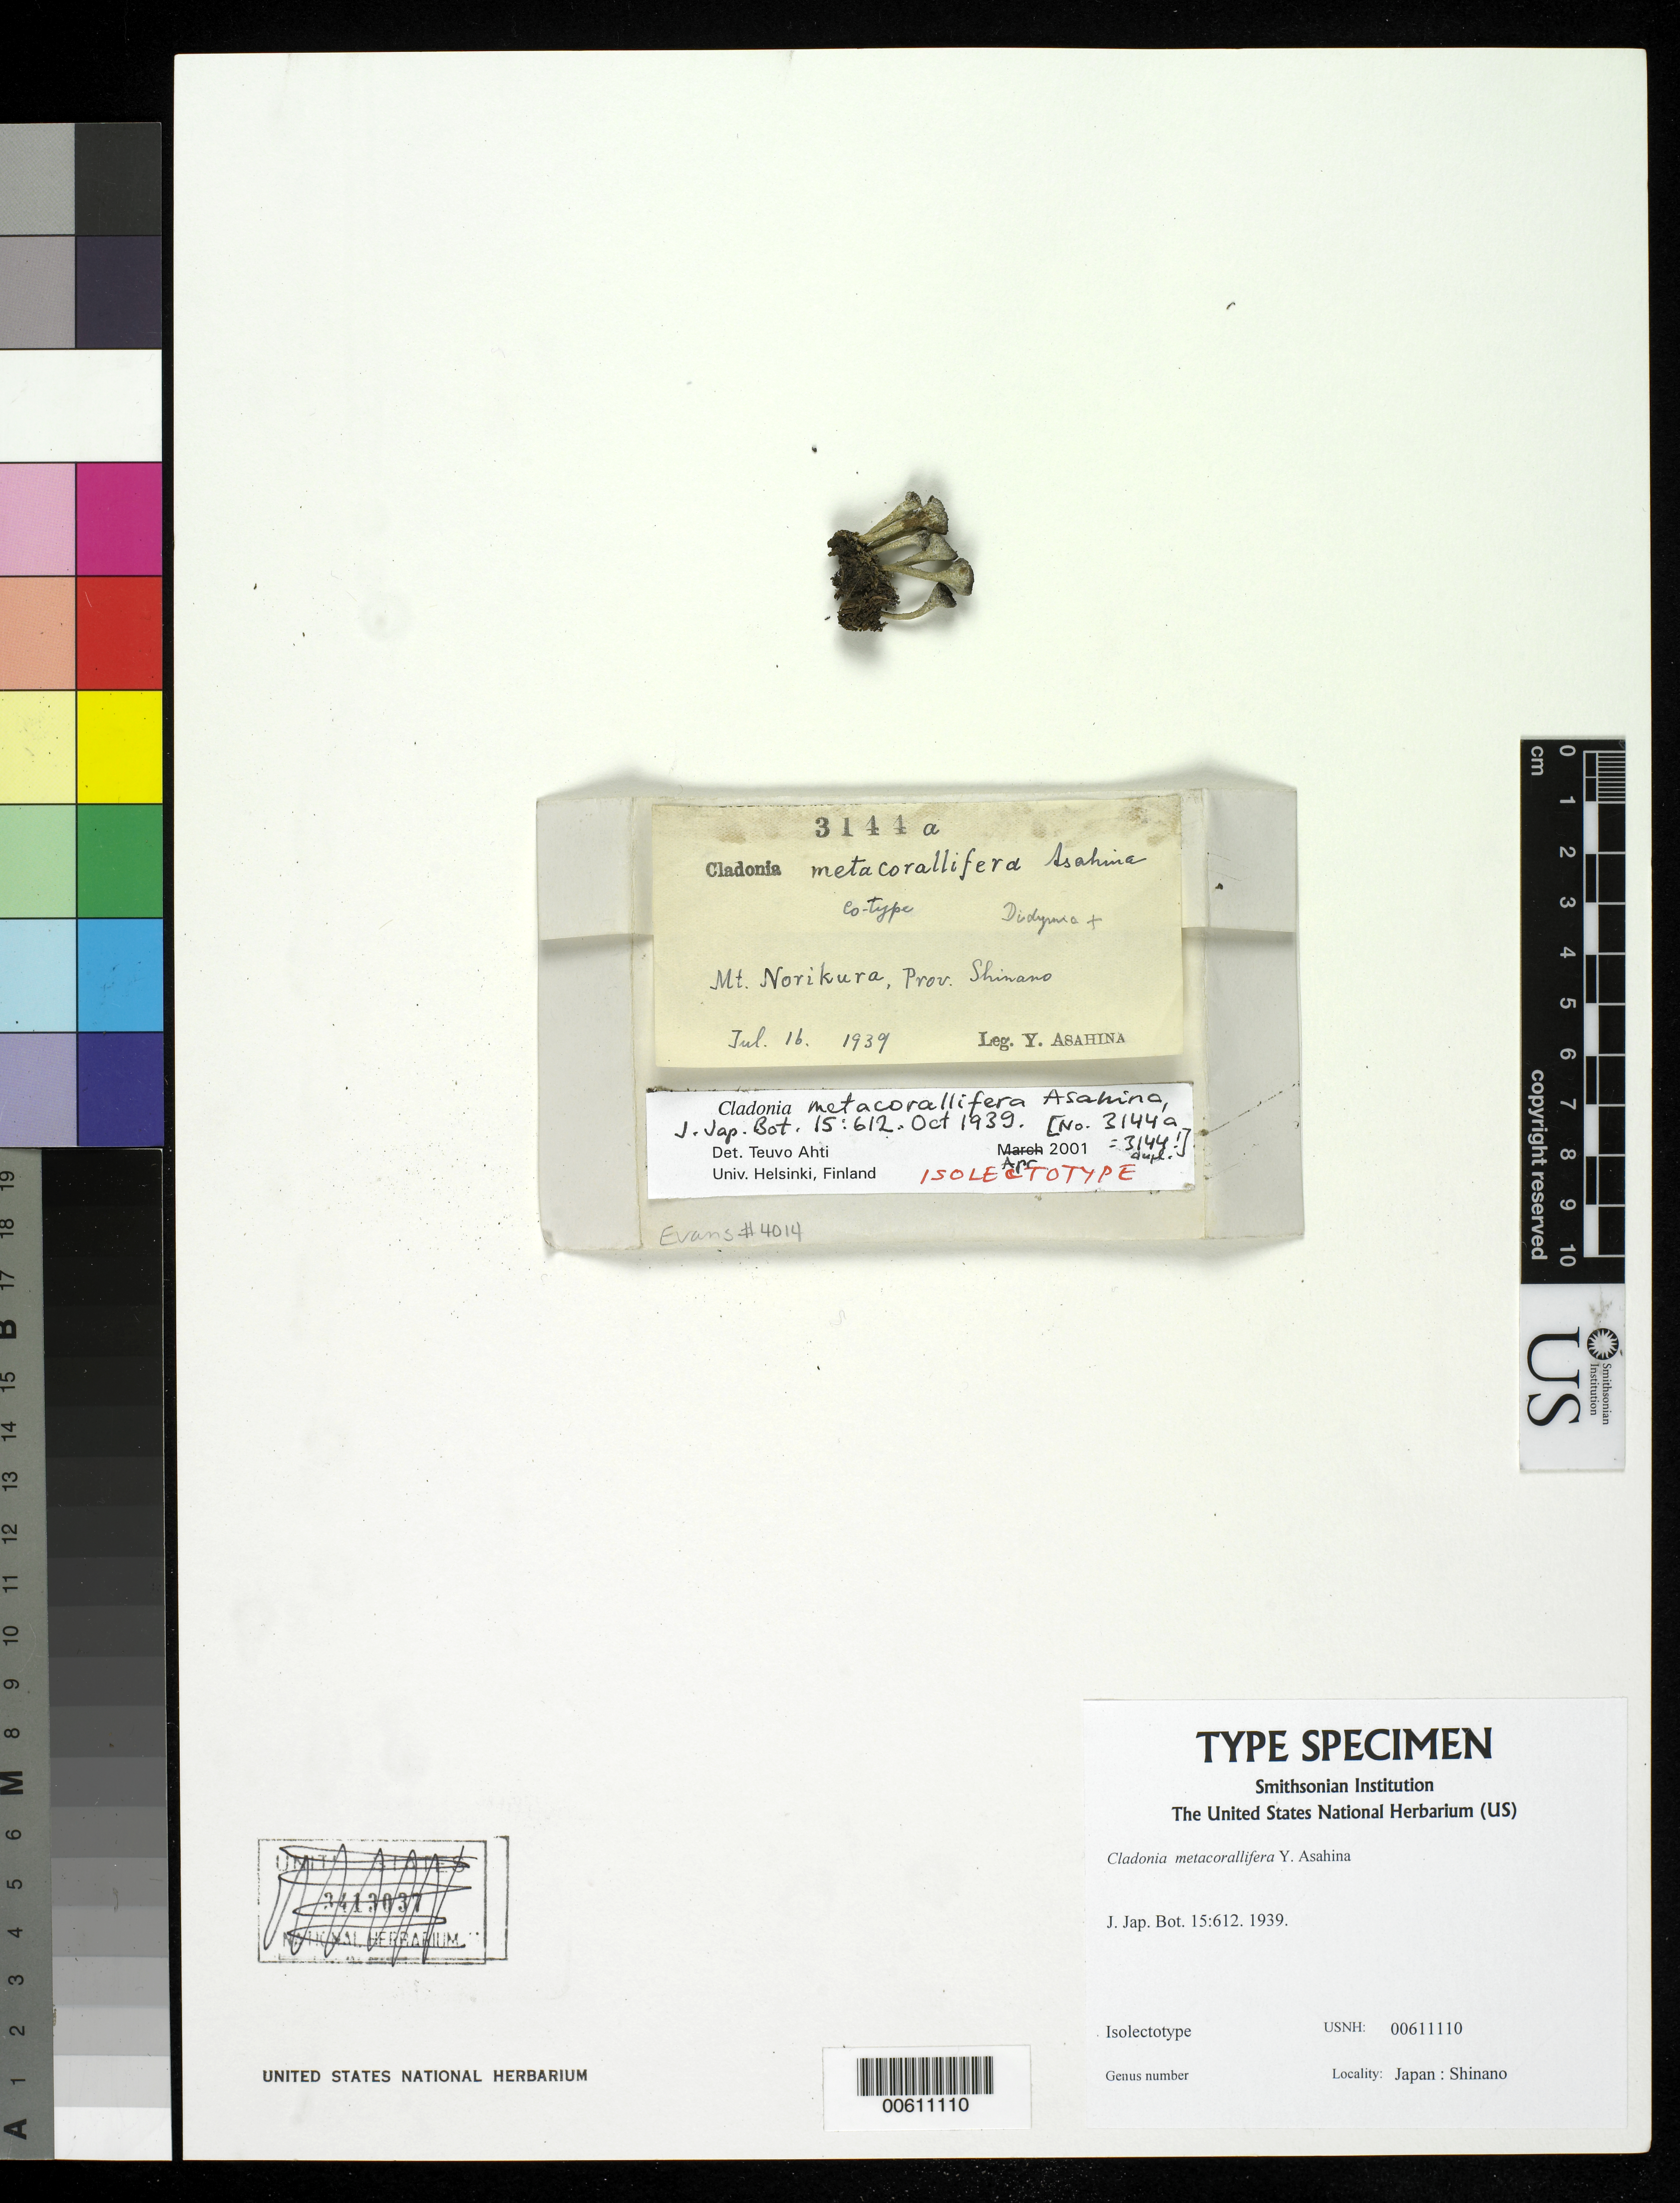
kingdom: Fungi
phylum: Ascomycota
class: Lecanoromycetes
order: Lecanorales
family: Cladoniaceae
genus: Cladonia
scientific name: Cladonia metacorallifera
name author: Asahina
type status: Isolectotype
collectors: Y. Asahina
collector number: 3144 a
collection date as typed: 16 Jul 1939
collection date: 1939-07-16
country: Japan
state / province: Nagano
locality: Mount Norikura.